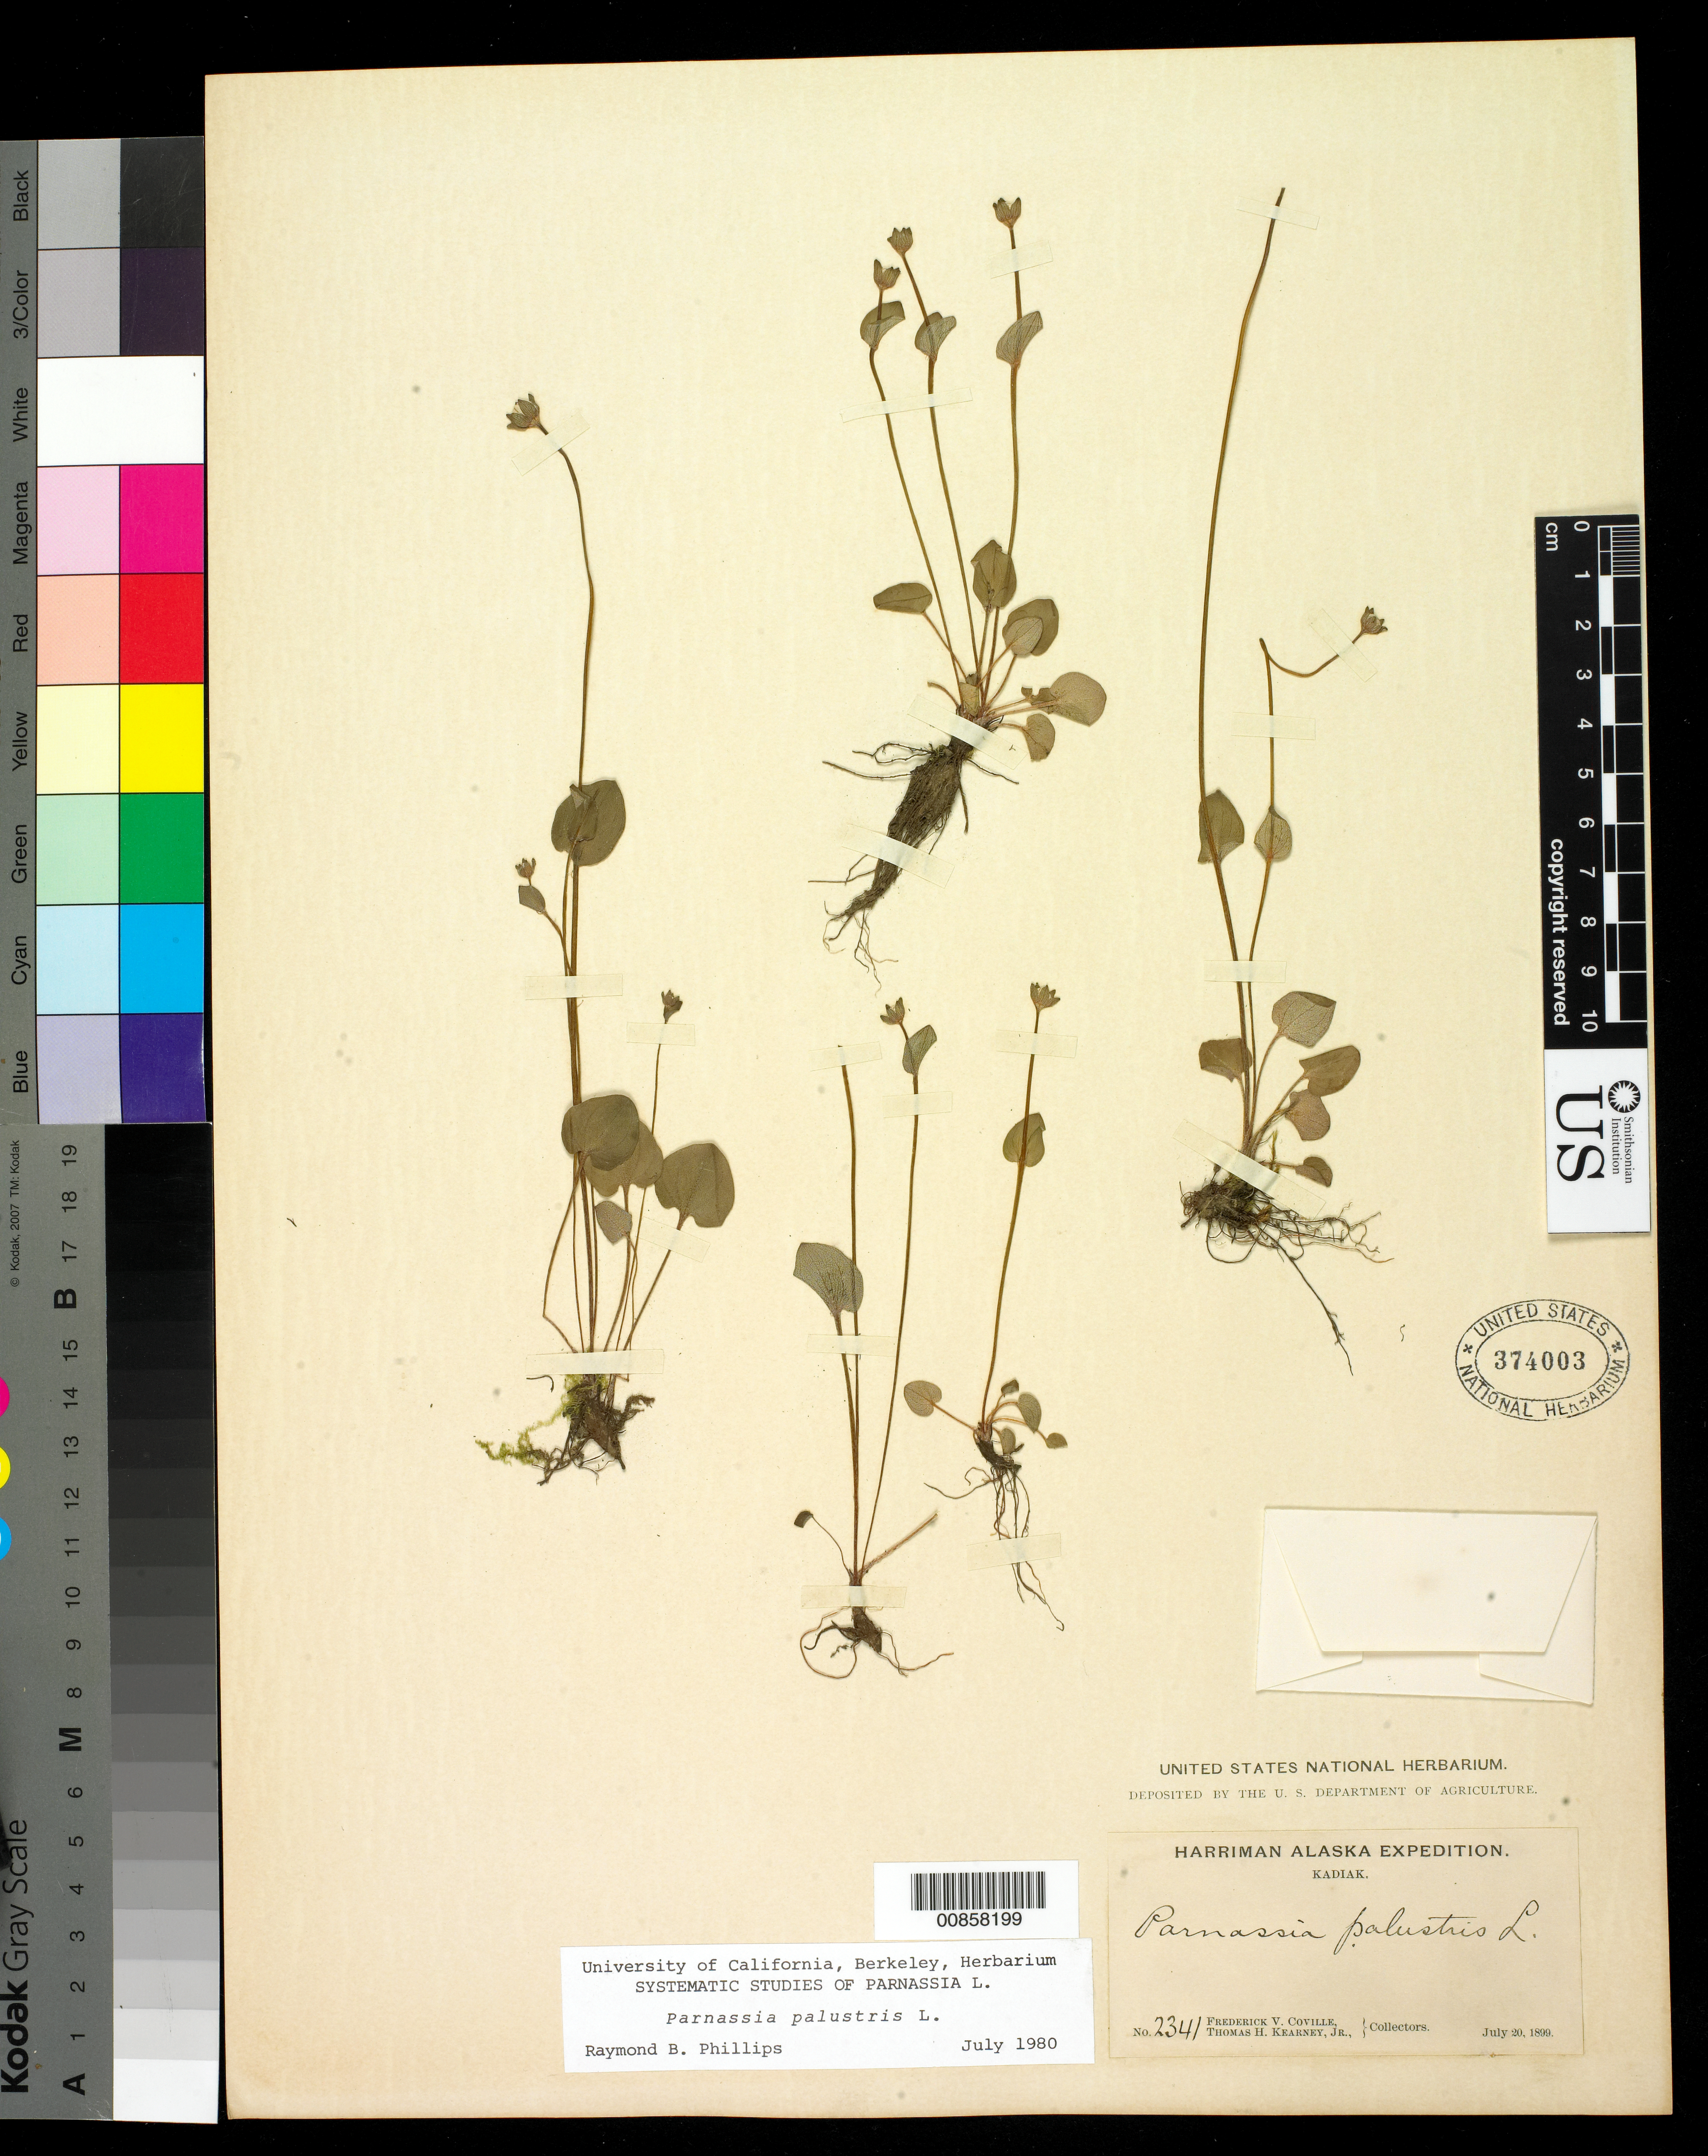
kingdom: Plantae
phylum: Tracheophyta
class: Magnoliopsida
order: Celastrales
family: Parnassiaceae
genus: Parnassia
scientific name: Parnassia palustris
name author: L.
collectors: F. V. Coville & T. H. Kearney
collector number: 2341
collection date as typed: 20 Jul 1899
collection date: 1899-07-20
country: United States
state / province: Alaska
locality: Kadiak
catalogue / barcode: US 374003